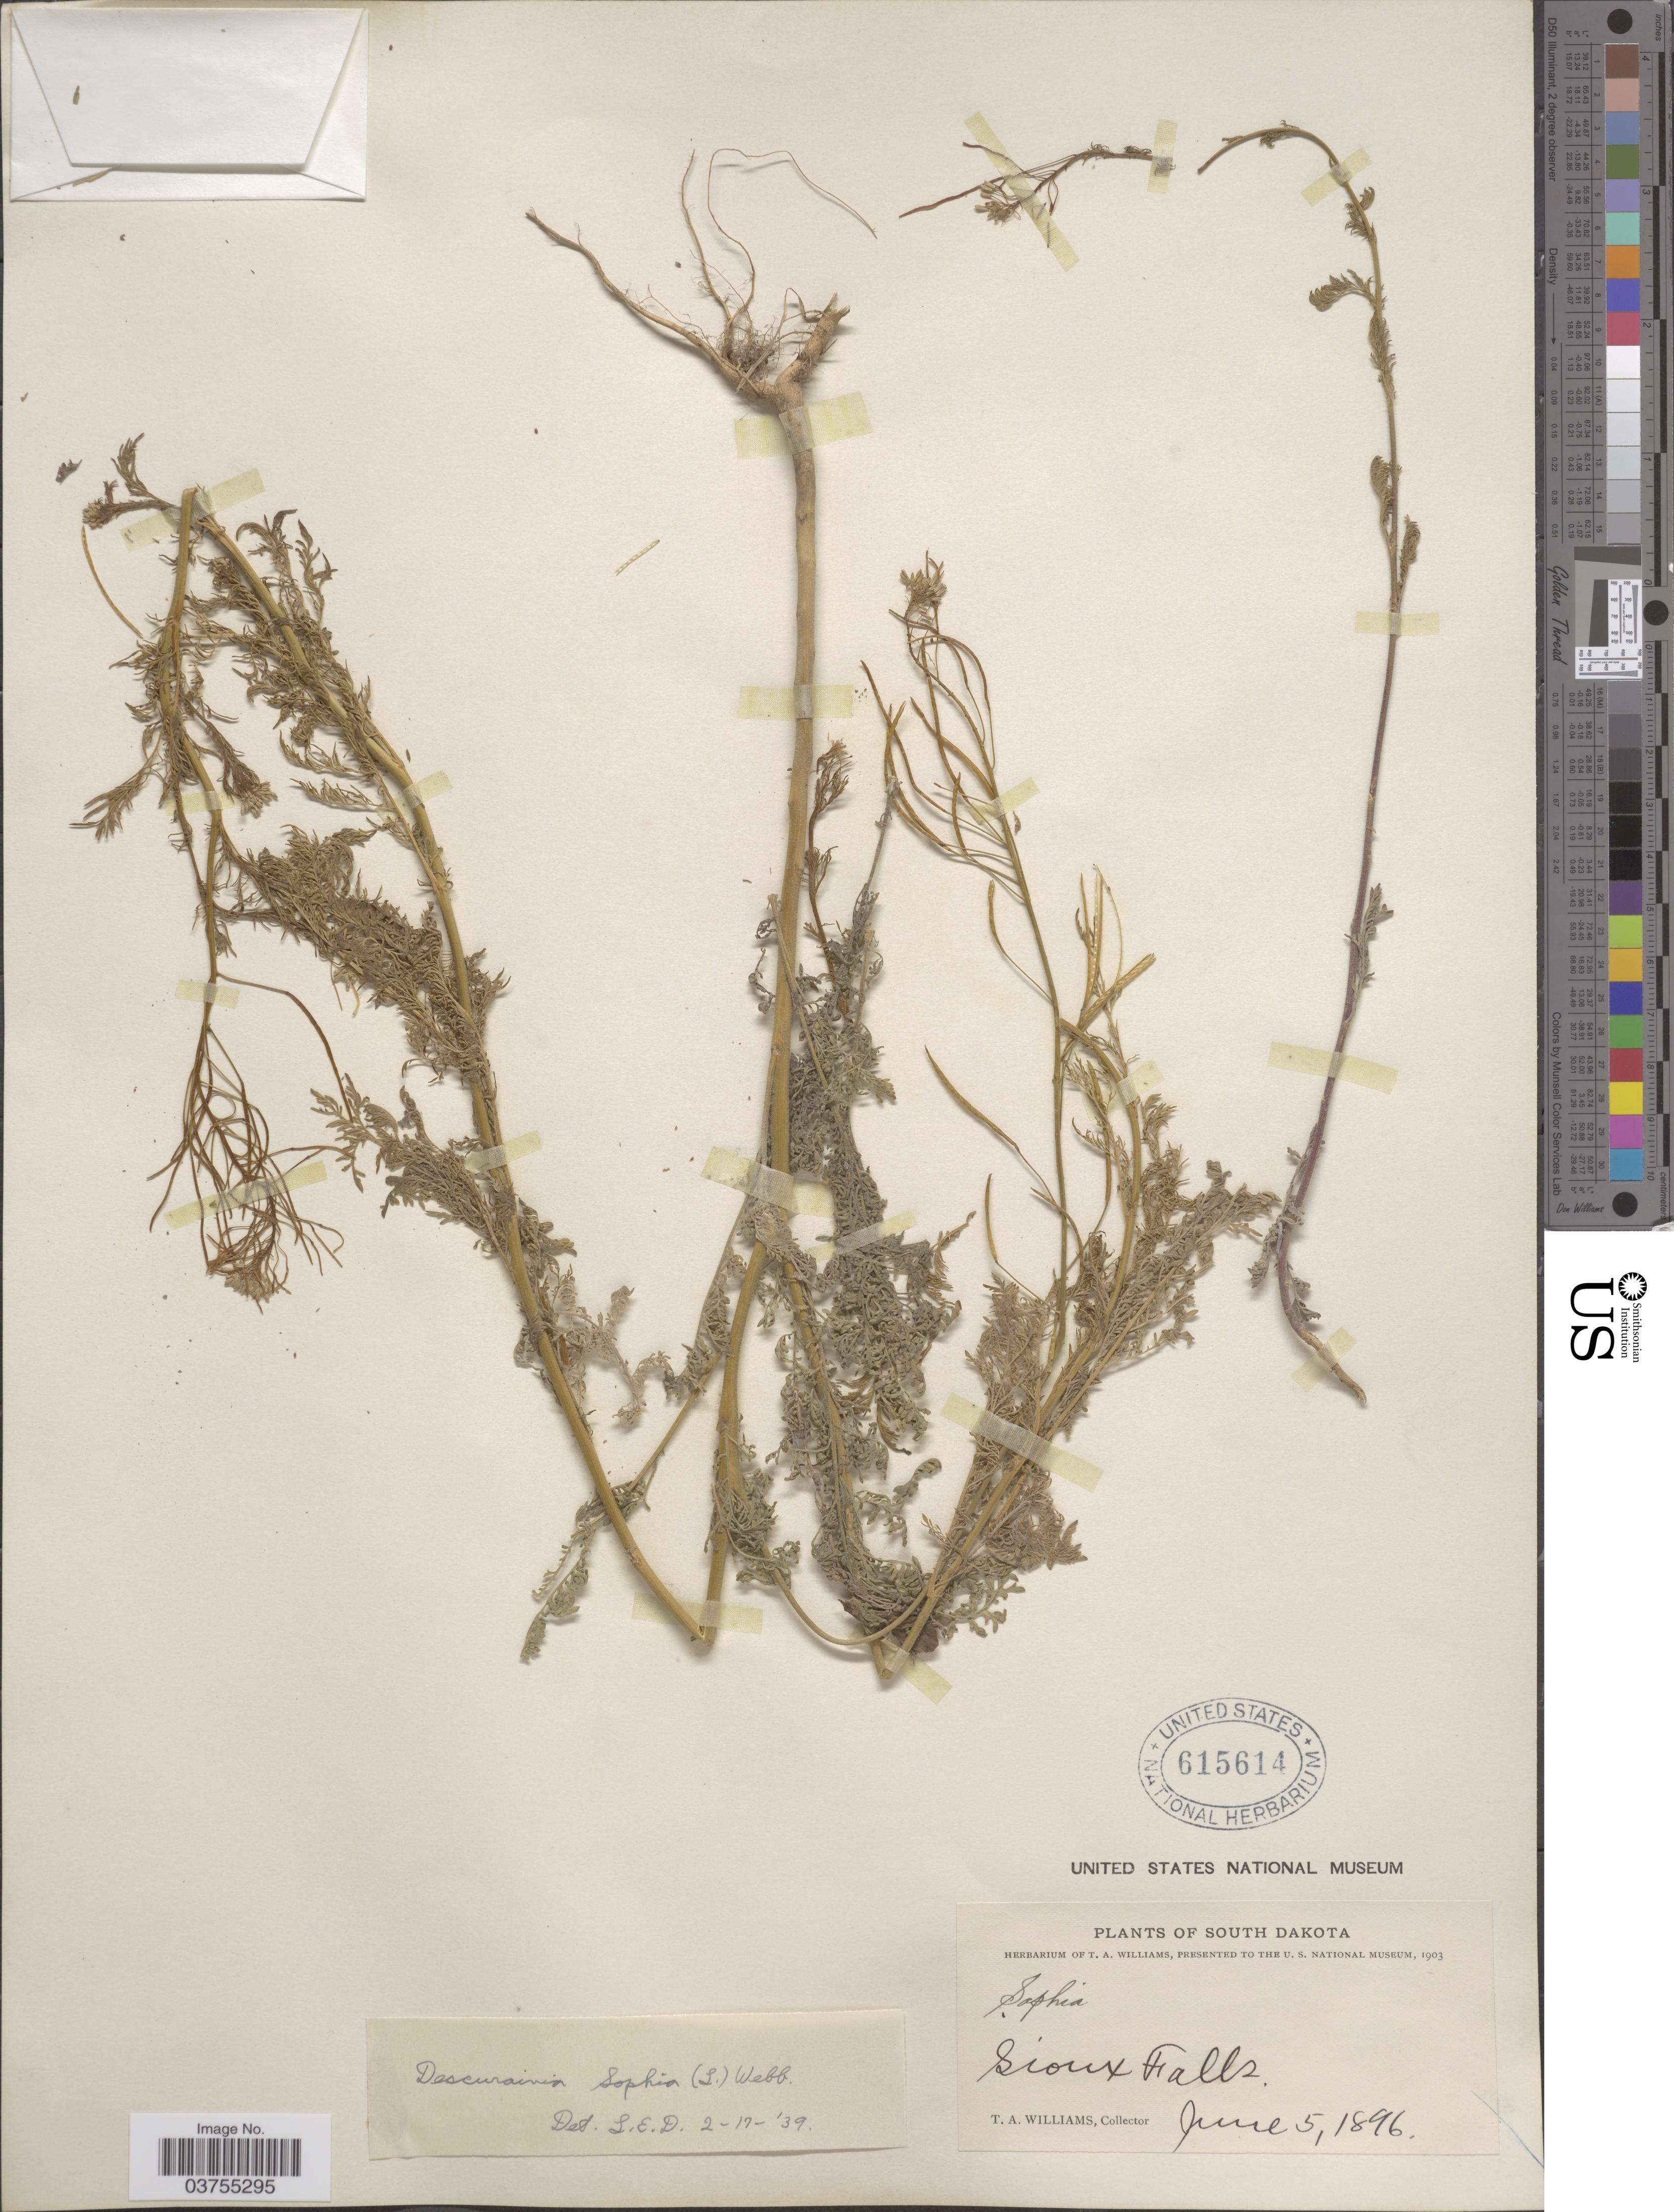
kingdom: Plantae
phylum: Tracheophyta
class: Magnoliopsida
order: Brassicales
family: Brassicaceae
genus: Descurainia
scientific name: Descurainia sophia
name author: (L.) Webb ex Prantl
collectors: T. Williams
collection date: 1896-06-05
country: United States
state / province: South Dakota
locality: Sioux Falls.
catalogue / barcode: US 615614